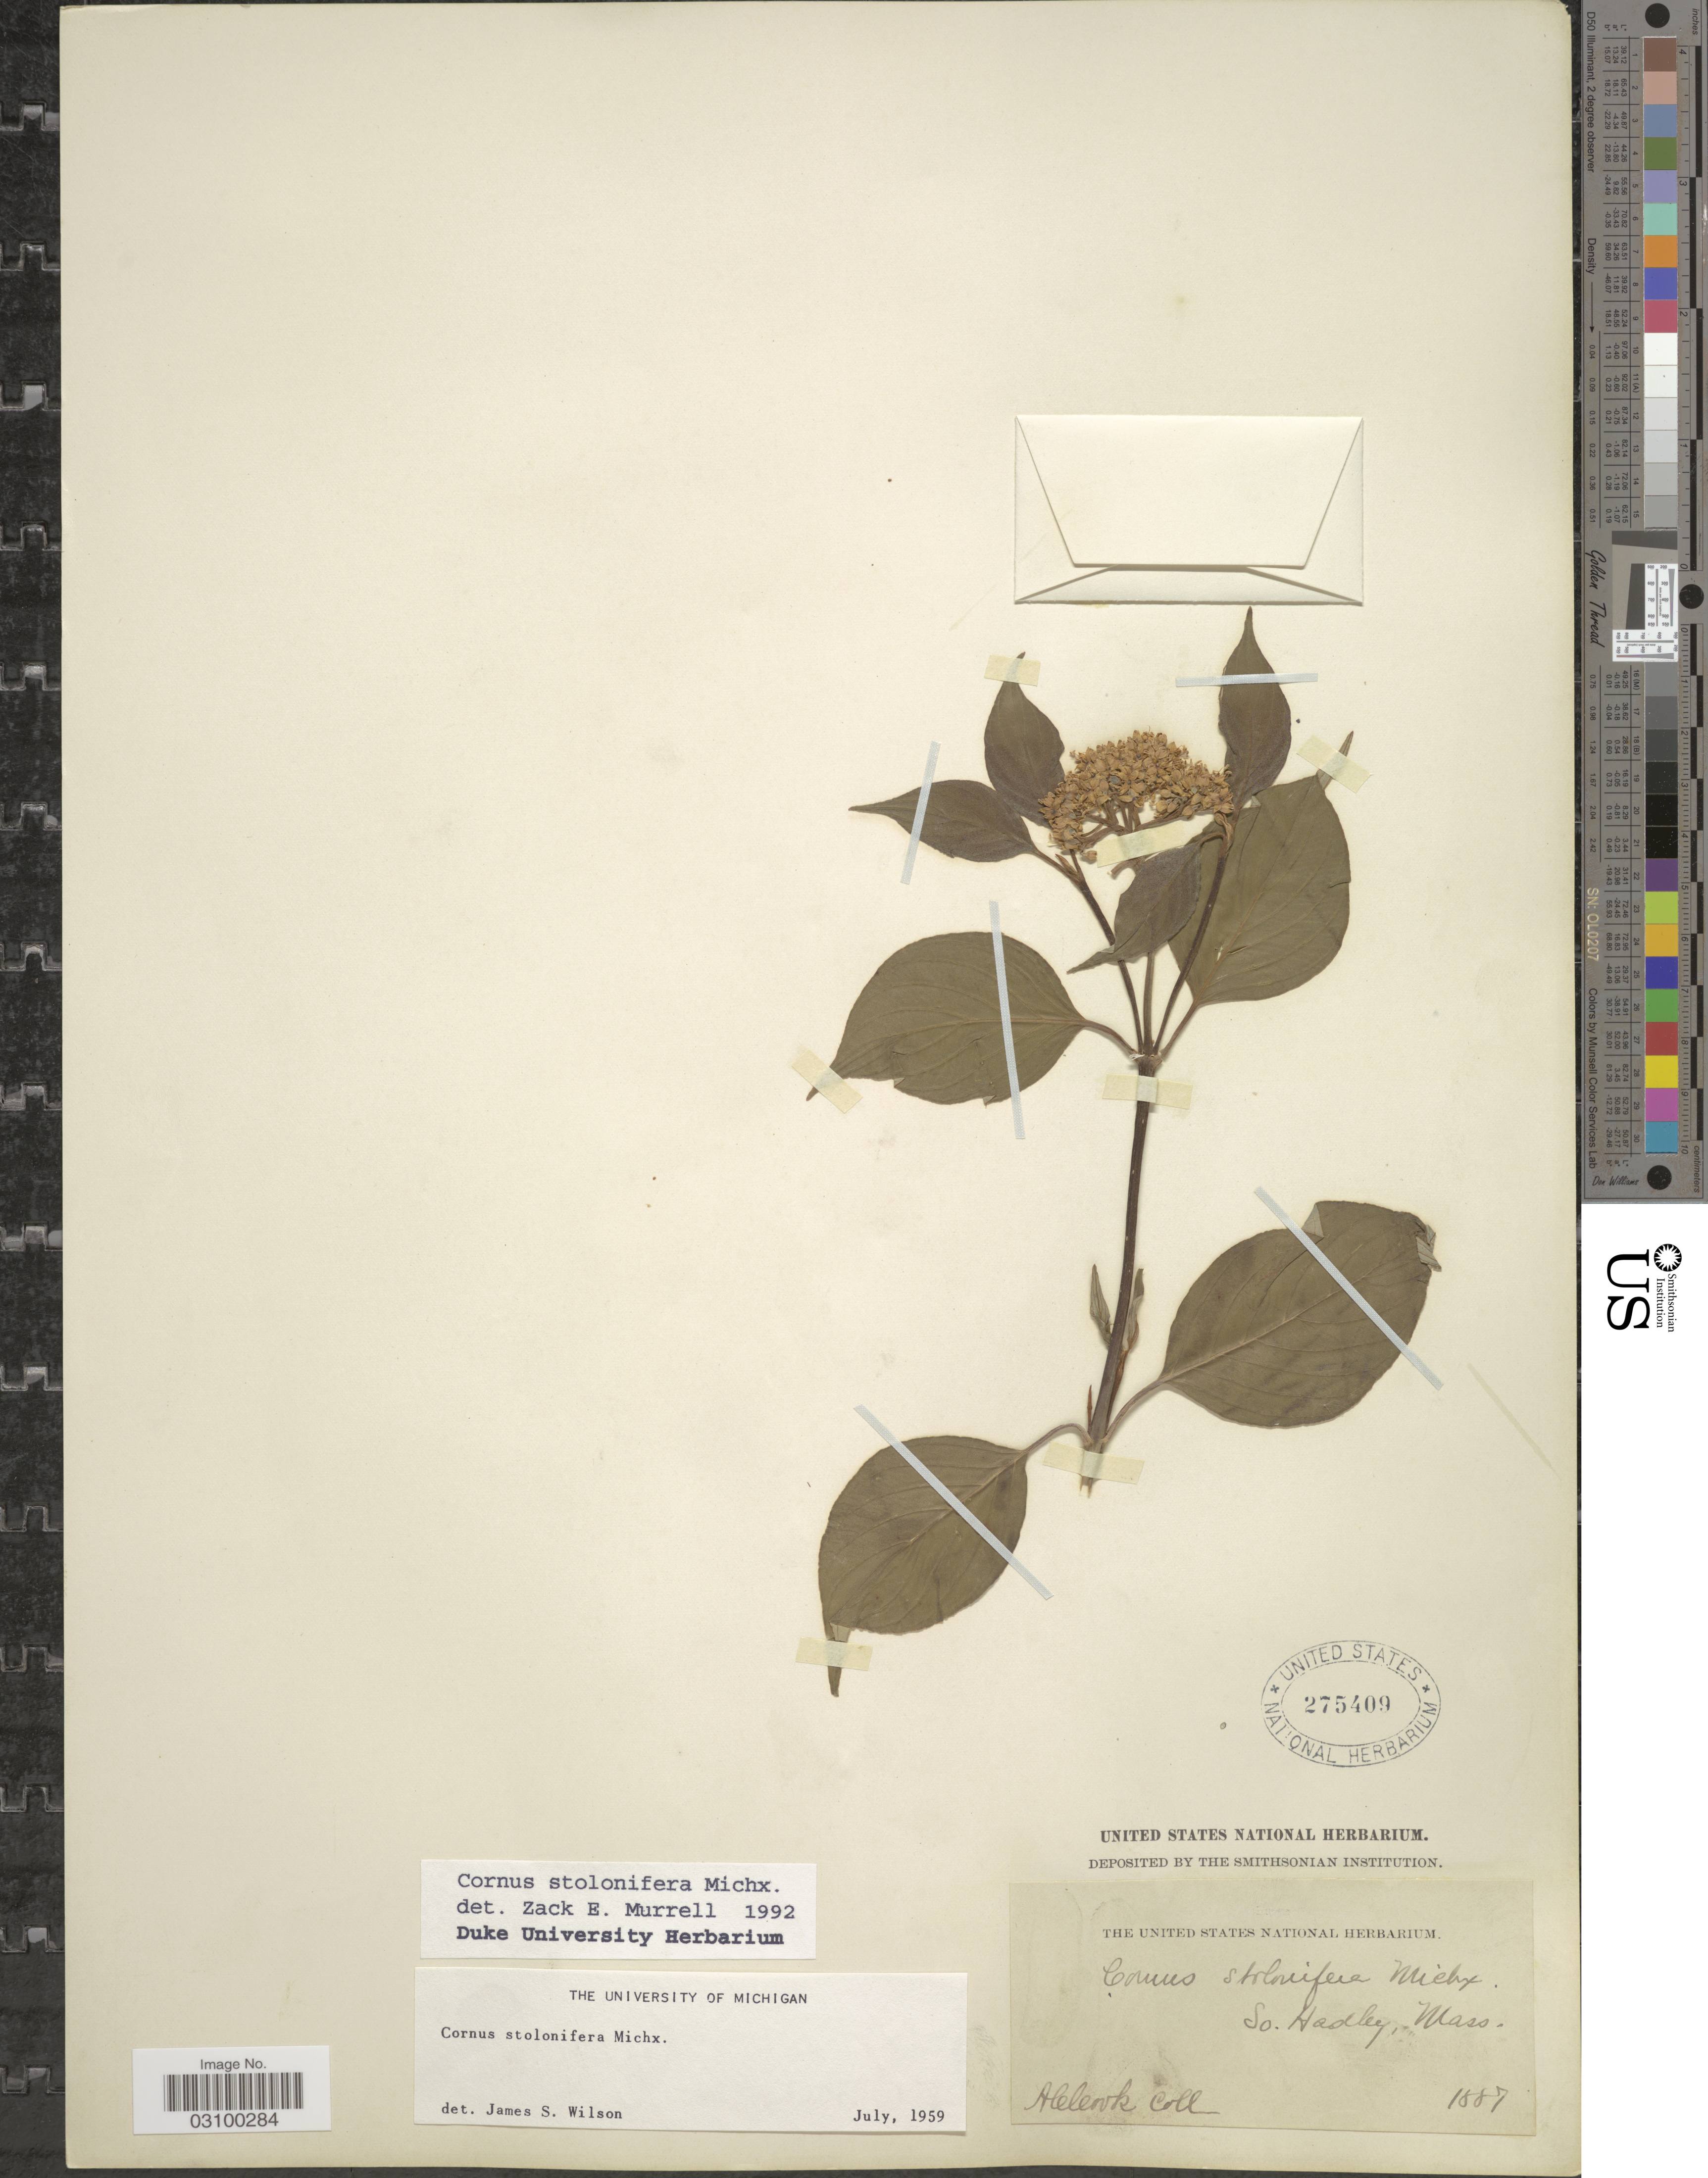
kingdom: Plantae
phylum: Tracheophyta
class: Magnoliopsida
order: Cornales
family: Cornaceae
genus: Cornus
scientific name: Cornus sericea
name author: L.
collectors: A. Cook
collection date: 1887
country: United States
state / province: Massachusetts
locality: So. Hadley, Mass.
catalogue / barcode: US 275409